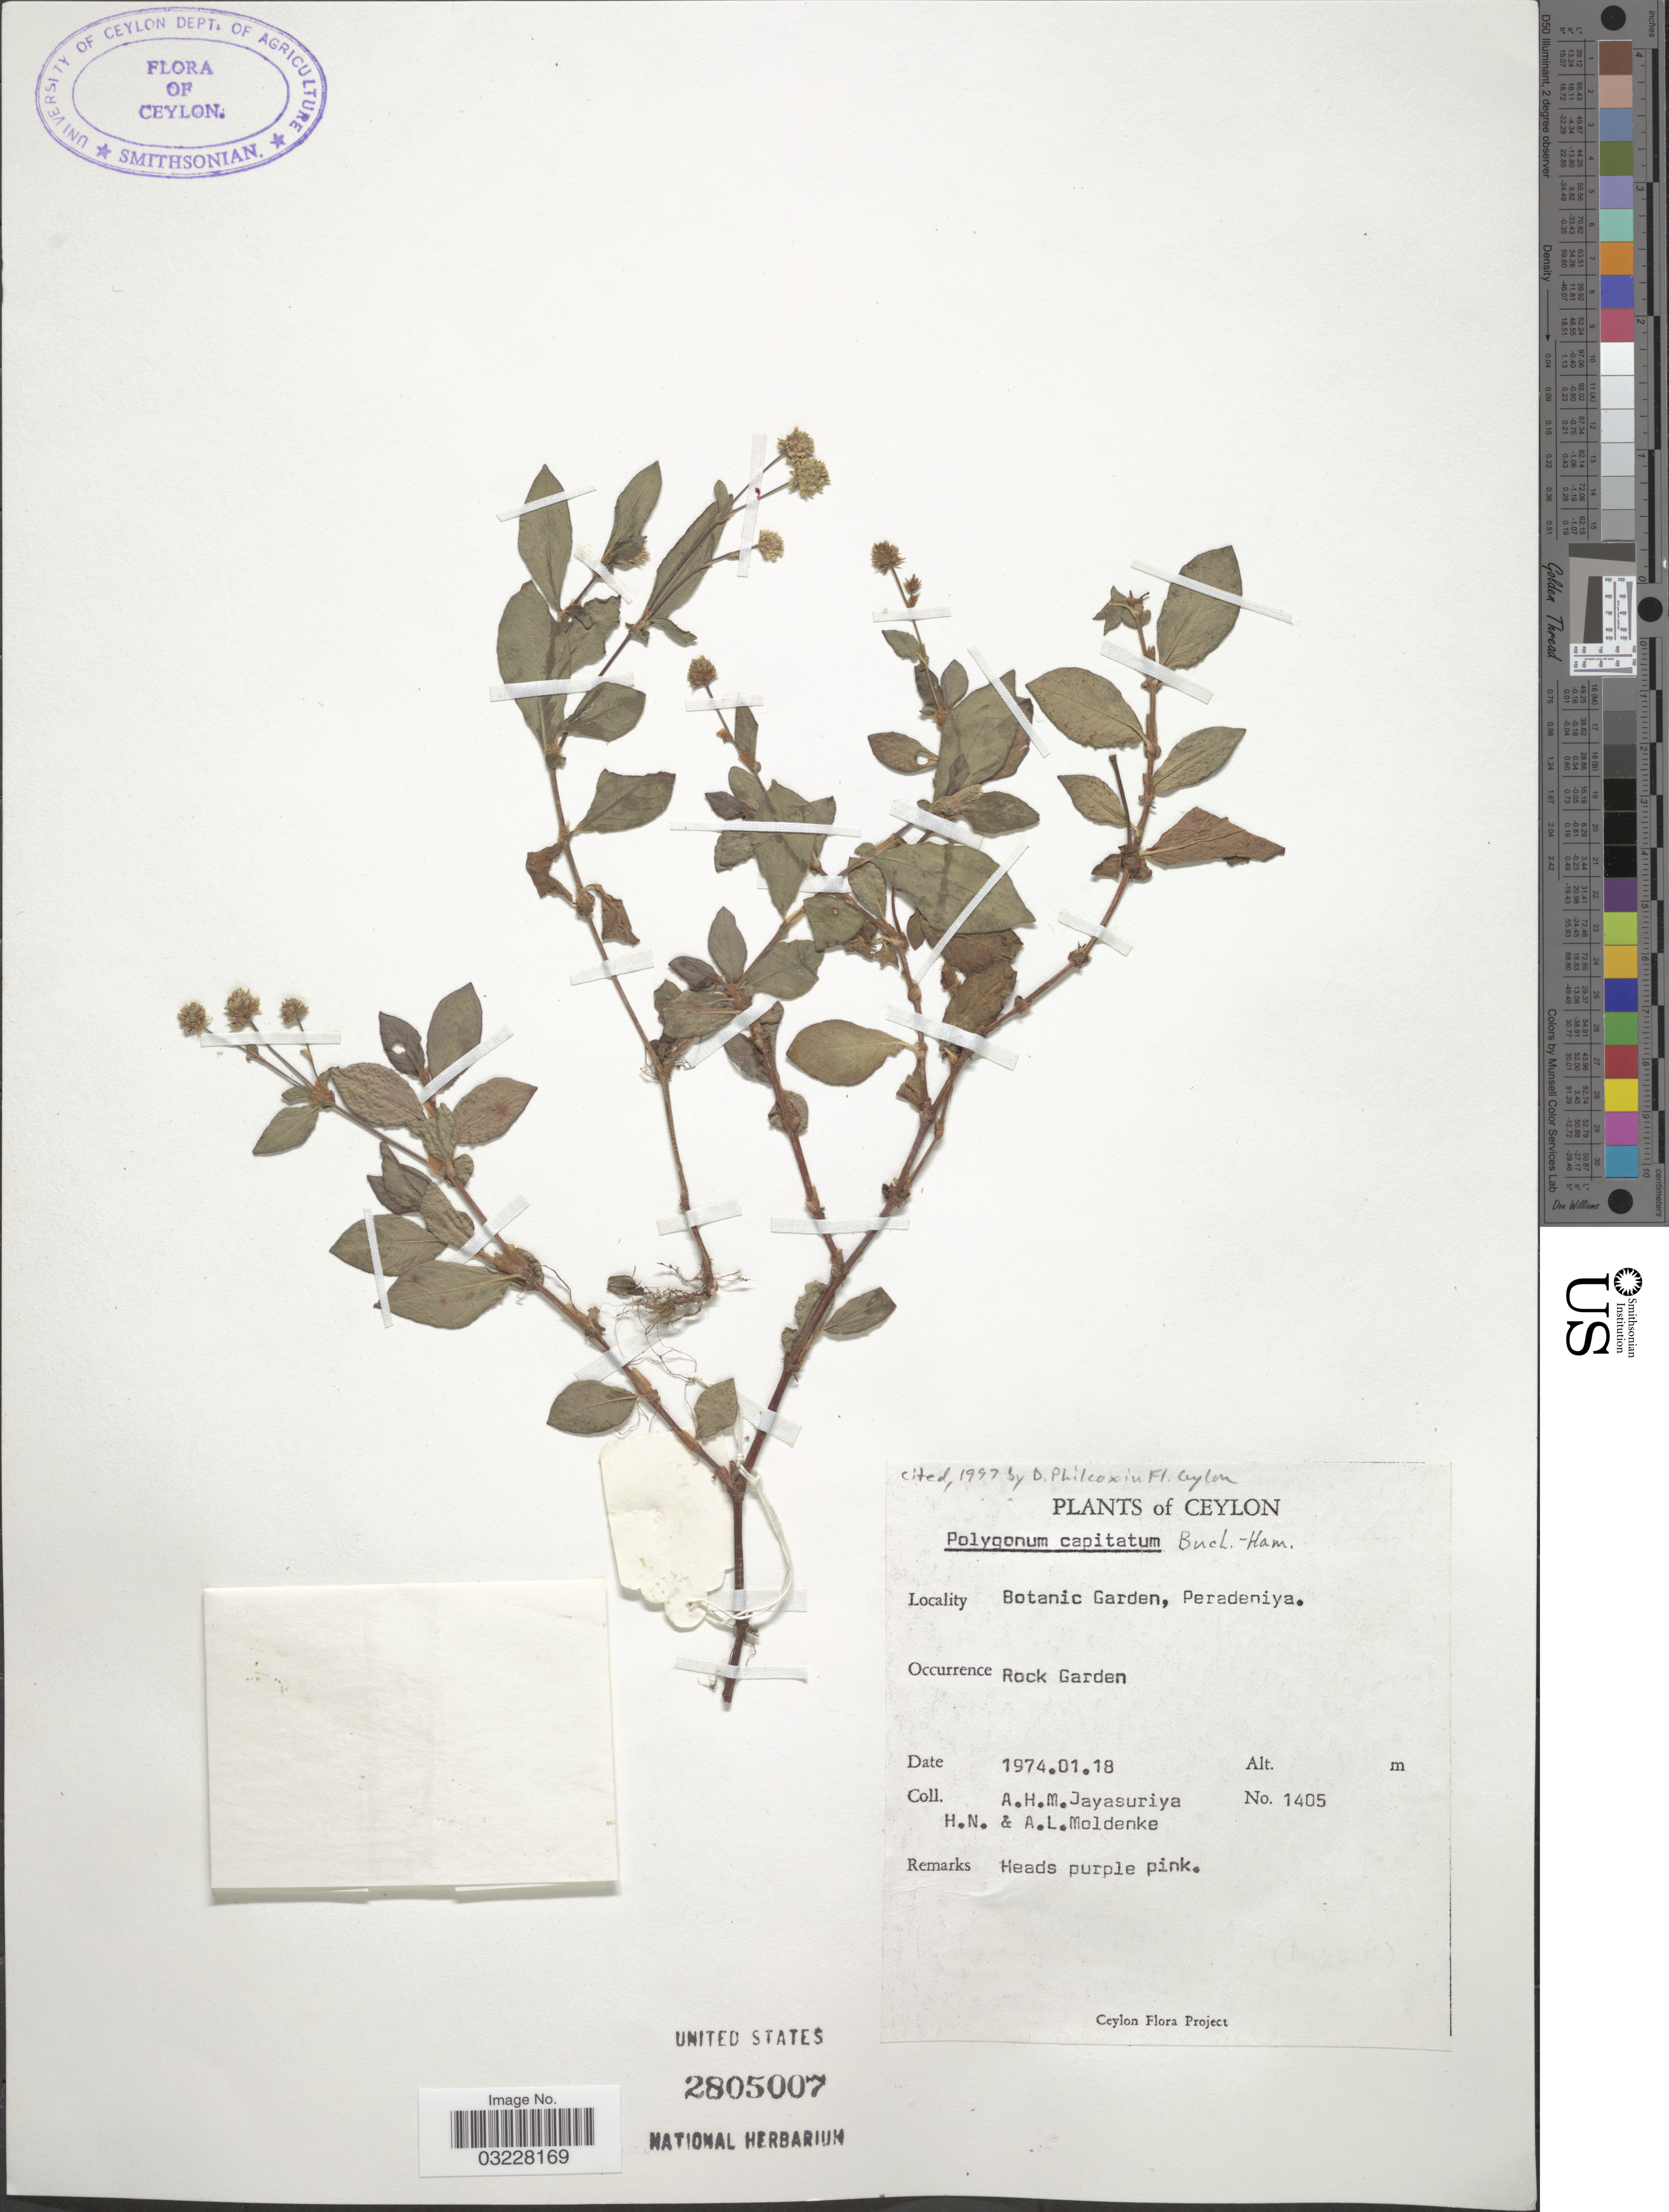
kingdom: Plantae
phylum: Tracheophyta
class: Magnoliopsida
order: Caryophyllales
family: Polygonaceae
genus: Polygonum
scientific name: Polygonum capitatum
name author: Buch.-Ham. ex D. Don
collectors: A. H. Jayasuriya, H. N. Moldenke & A. L. Moldenke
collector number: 1405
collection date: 1974-01-18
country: Sri Lanka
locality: Ceylon. Botanic Garden, Peradeniya. Rock Garden.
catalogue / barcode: US 2805007